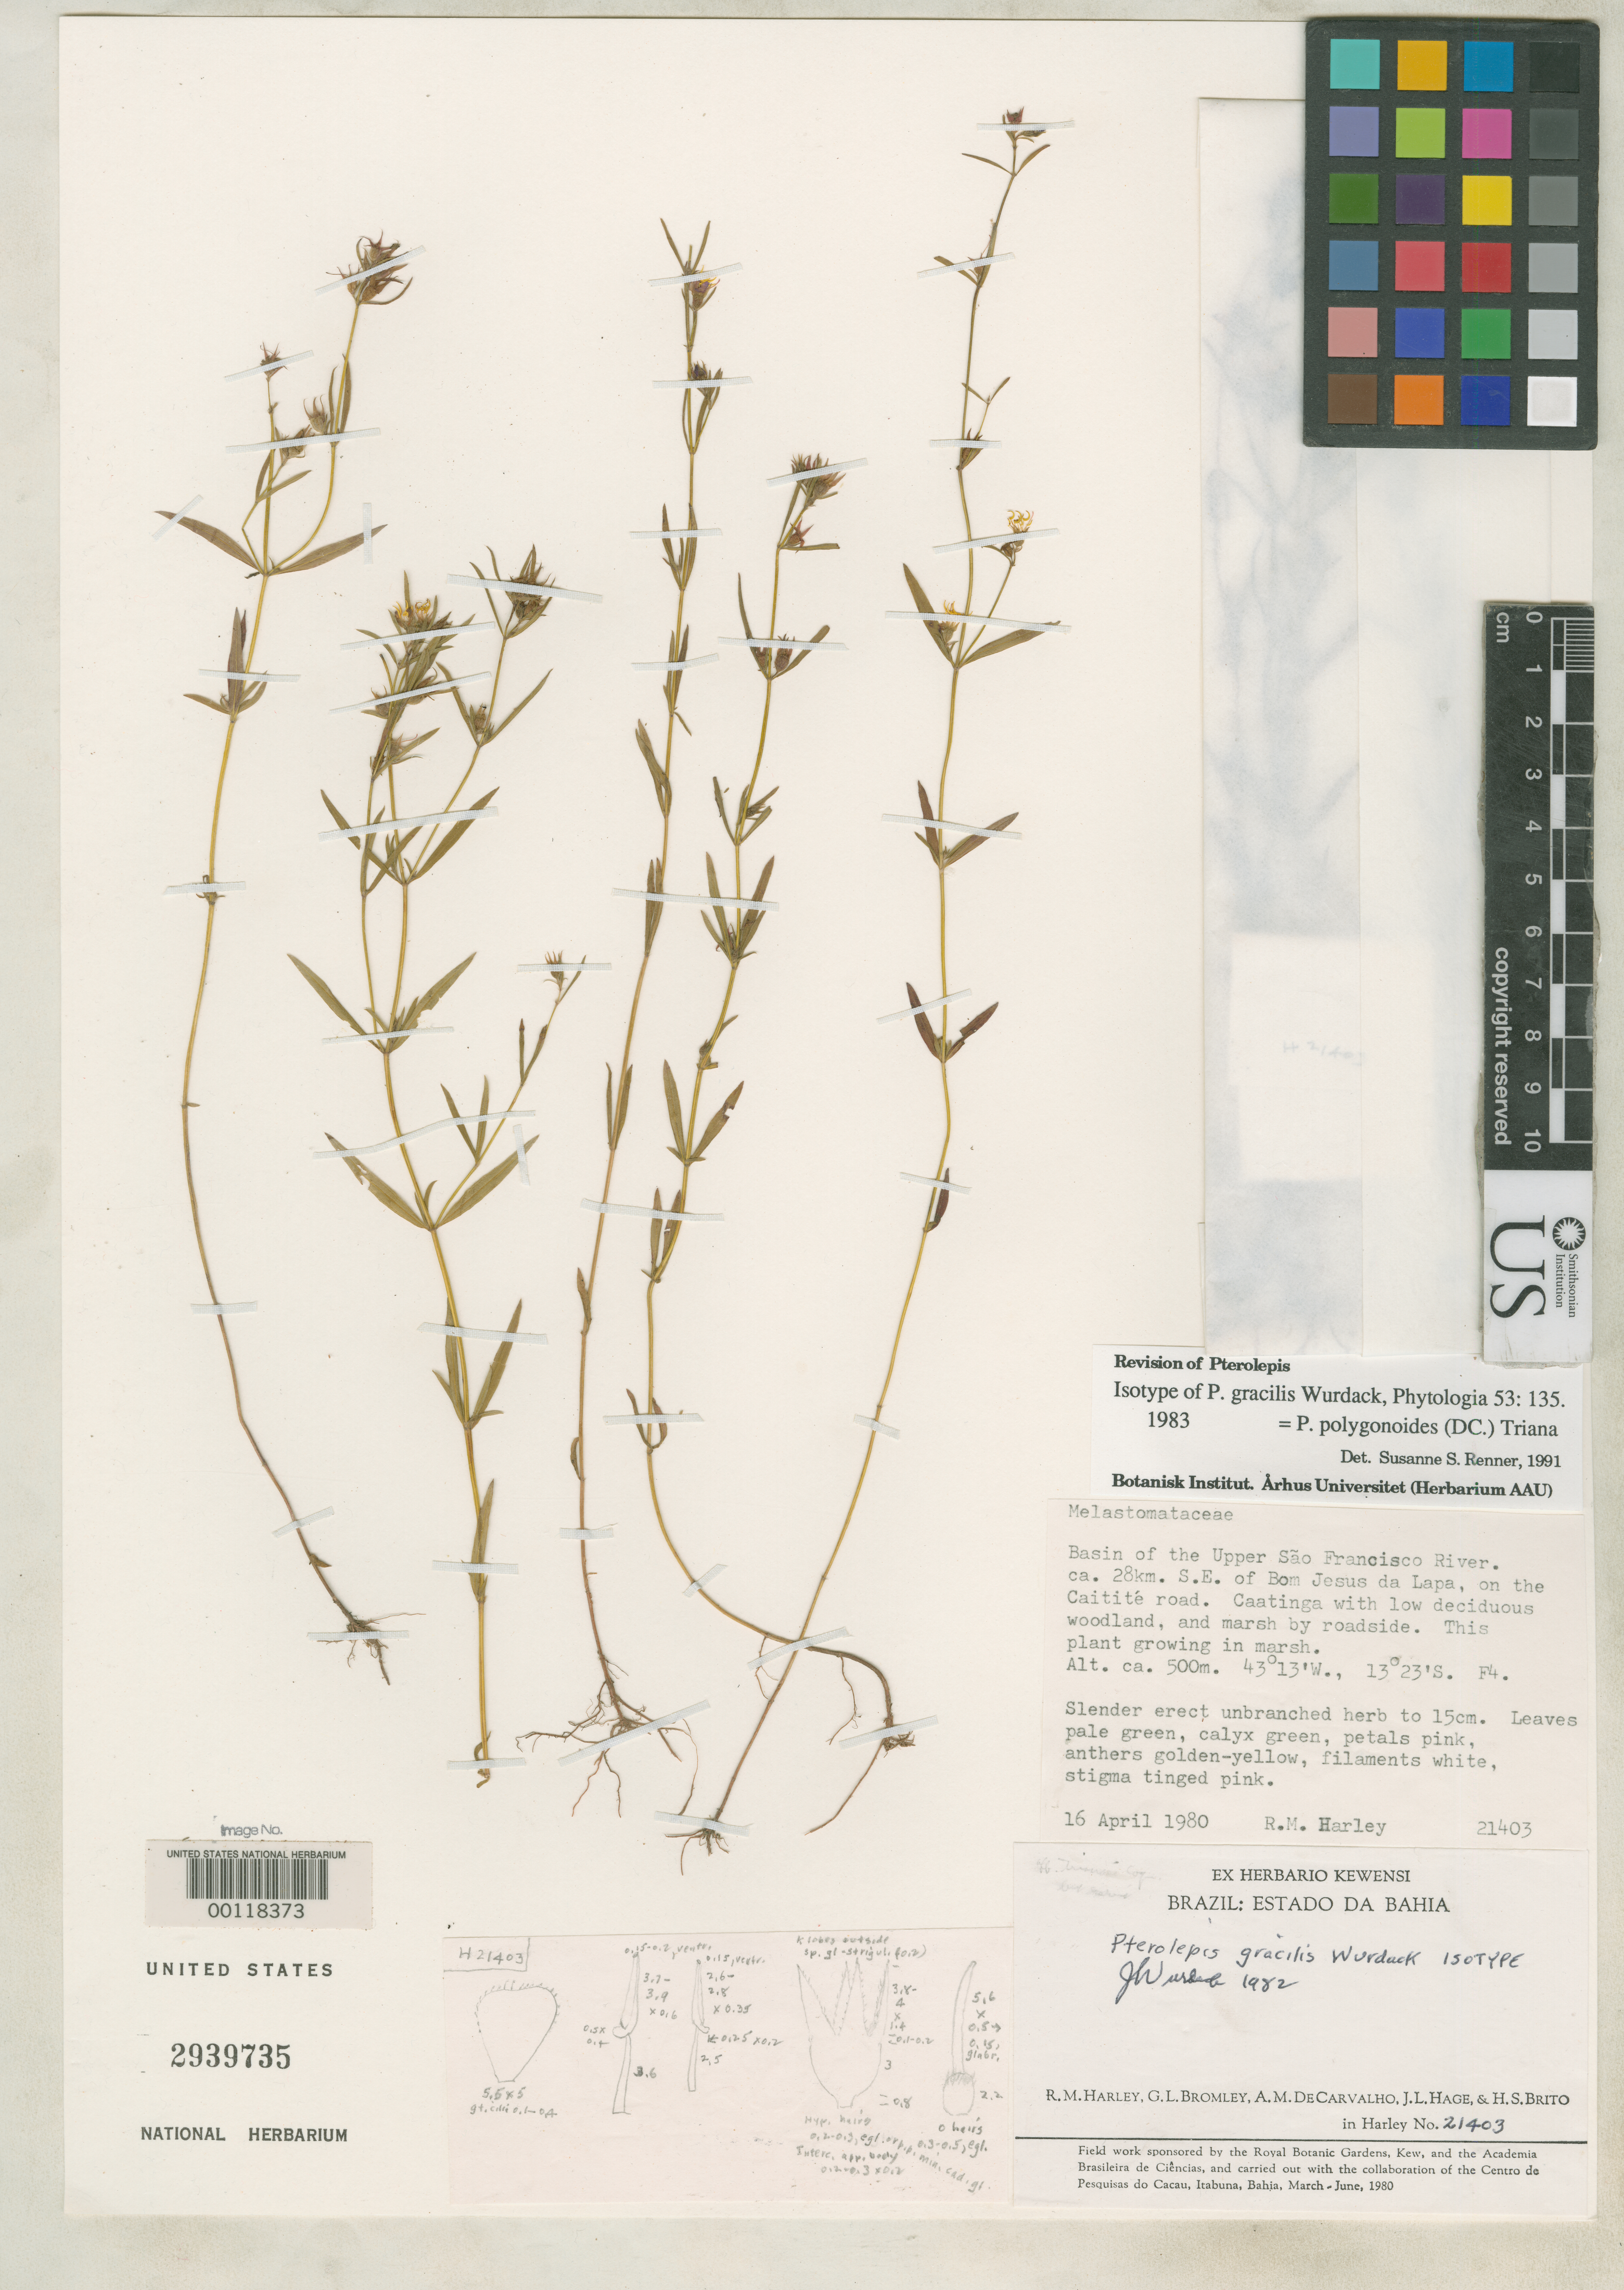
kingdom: Plantae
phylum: Tracheophyta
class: Magnoliopsida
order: Myrtales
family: Melastomataceae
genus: Pterolepis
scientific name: Pterolepis gracilis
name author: Wurdack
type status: Isotype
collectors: R. M. Harley, G. L. Bromley, A. M. Carvalho, J. L. Hage & H. S. Brito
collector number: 21403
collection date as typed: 16 Apr 1980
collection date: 1980-04-16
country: Brazil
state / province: Bahia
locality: Basin of Upper Sao Francisco River, ca 28 km SE of Bom Jesus da Lapa, on Caitite road.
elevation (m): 500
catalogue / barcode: US 2939735